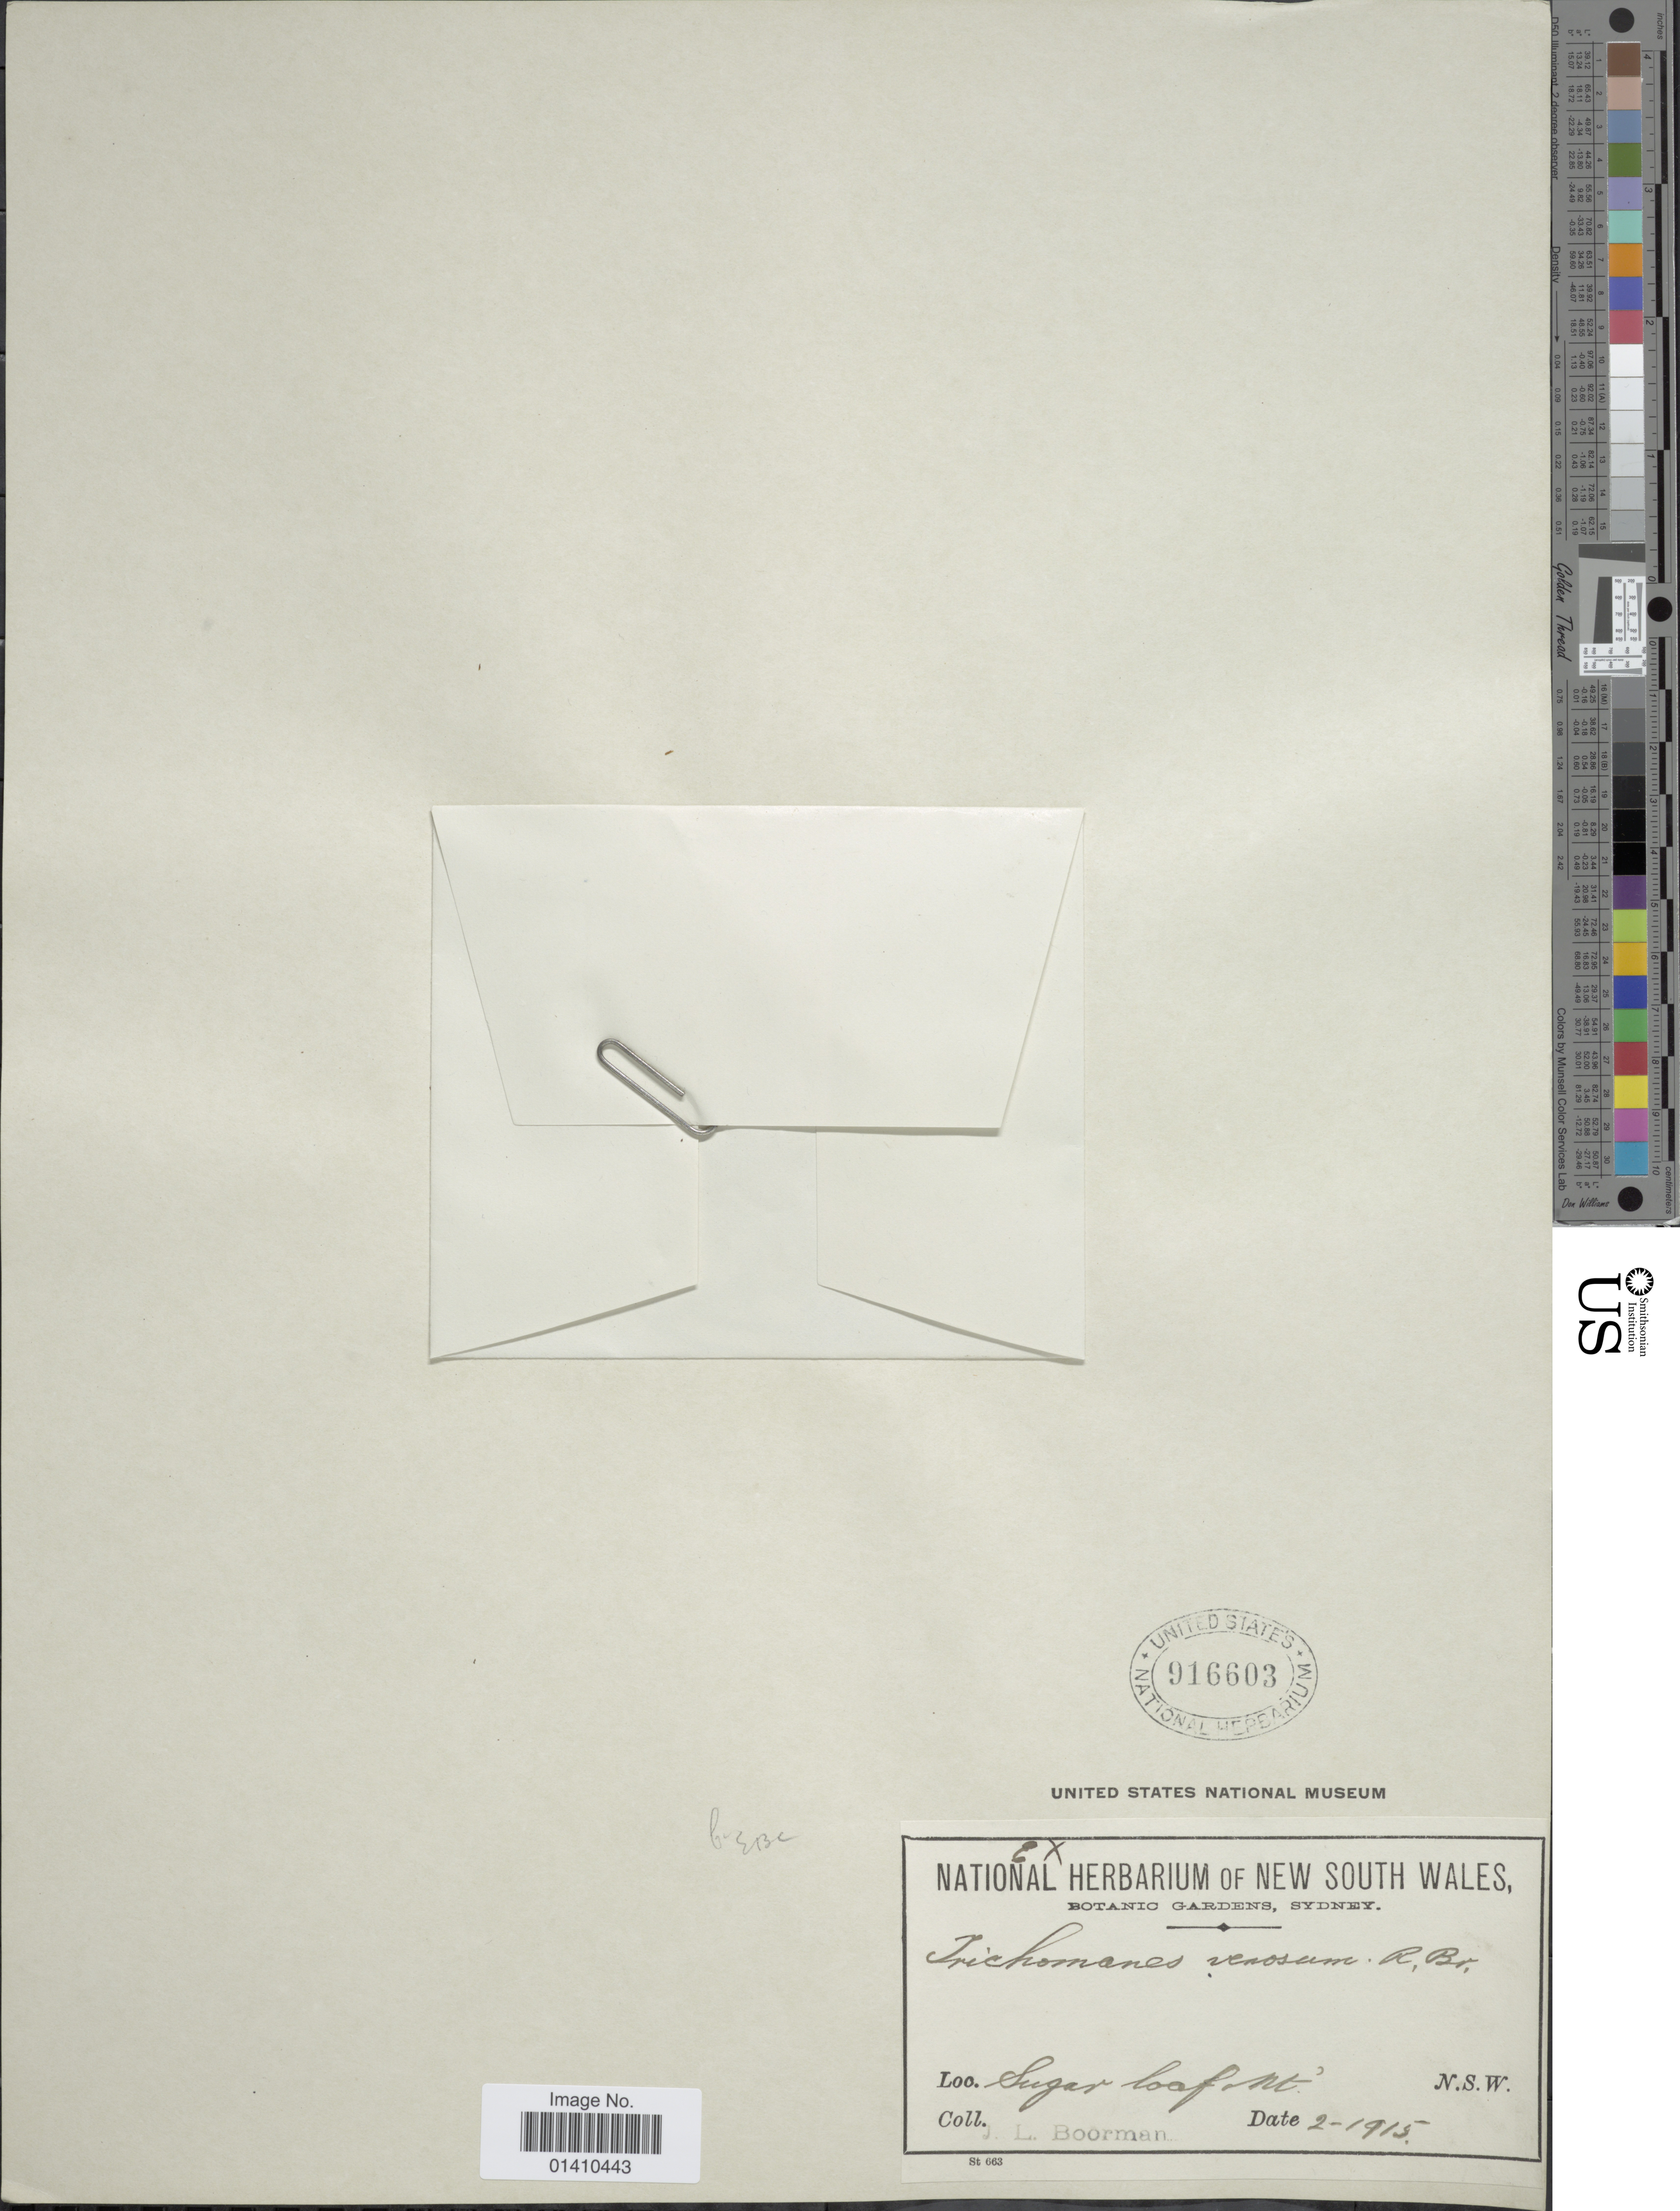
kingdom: Plantae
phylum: Tracheophyta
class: Polypodiopsida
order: Hymenophyllales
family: Hymenophyllaceae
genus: Polyphlebium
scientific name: Polyphlebium venosum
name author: (R. Br.) Copel.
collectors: J. Boorman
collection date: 1915-02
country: Australia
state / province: New South Wales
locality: Sugar Loaf Mt. N.S.W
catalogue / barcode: US 916603